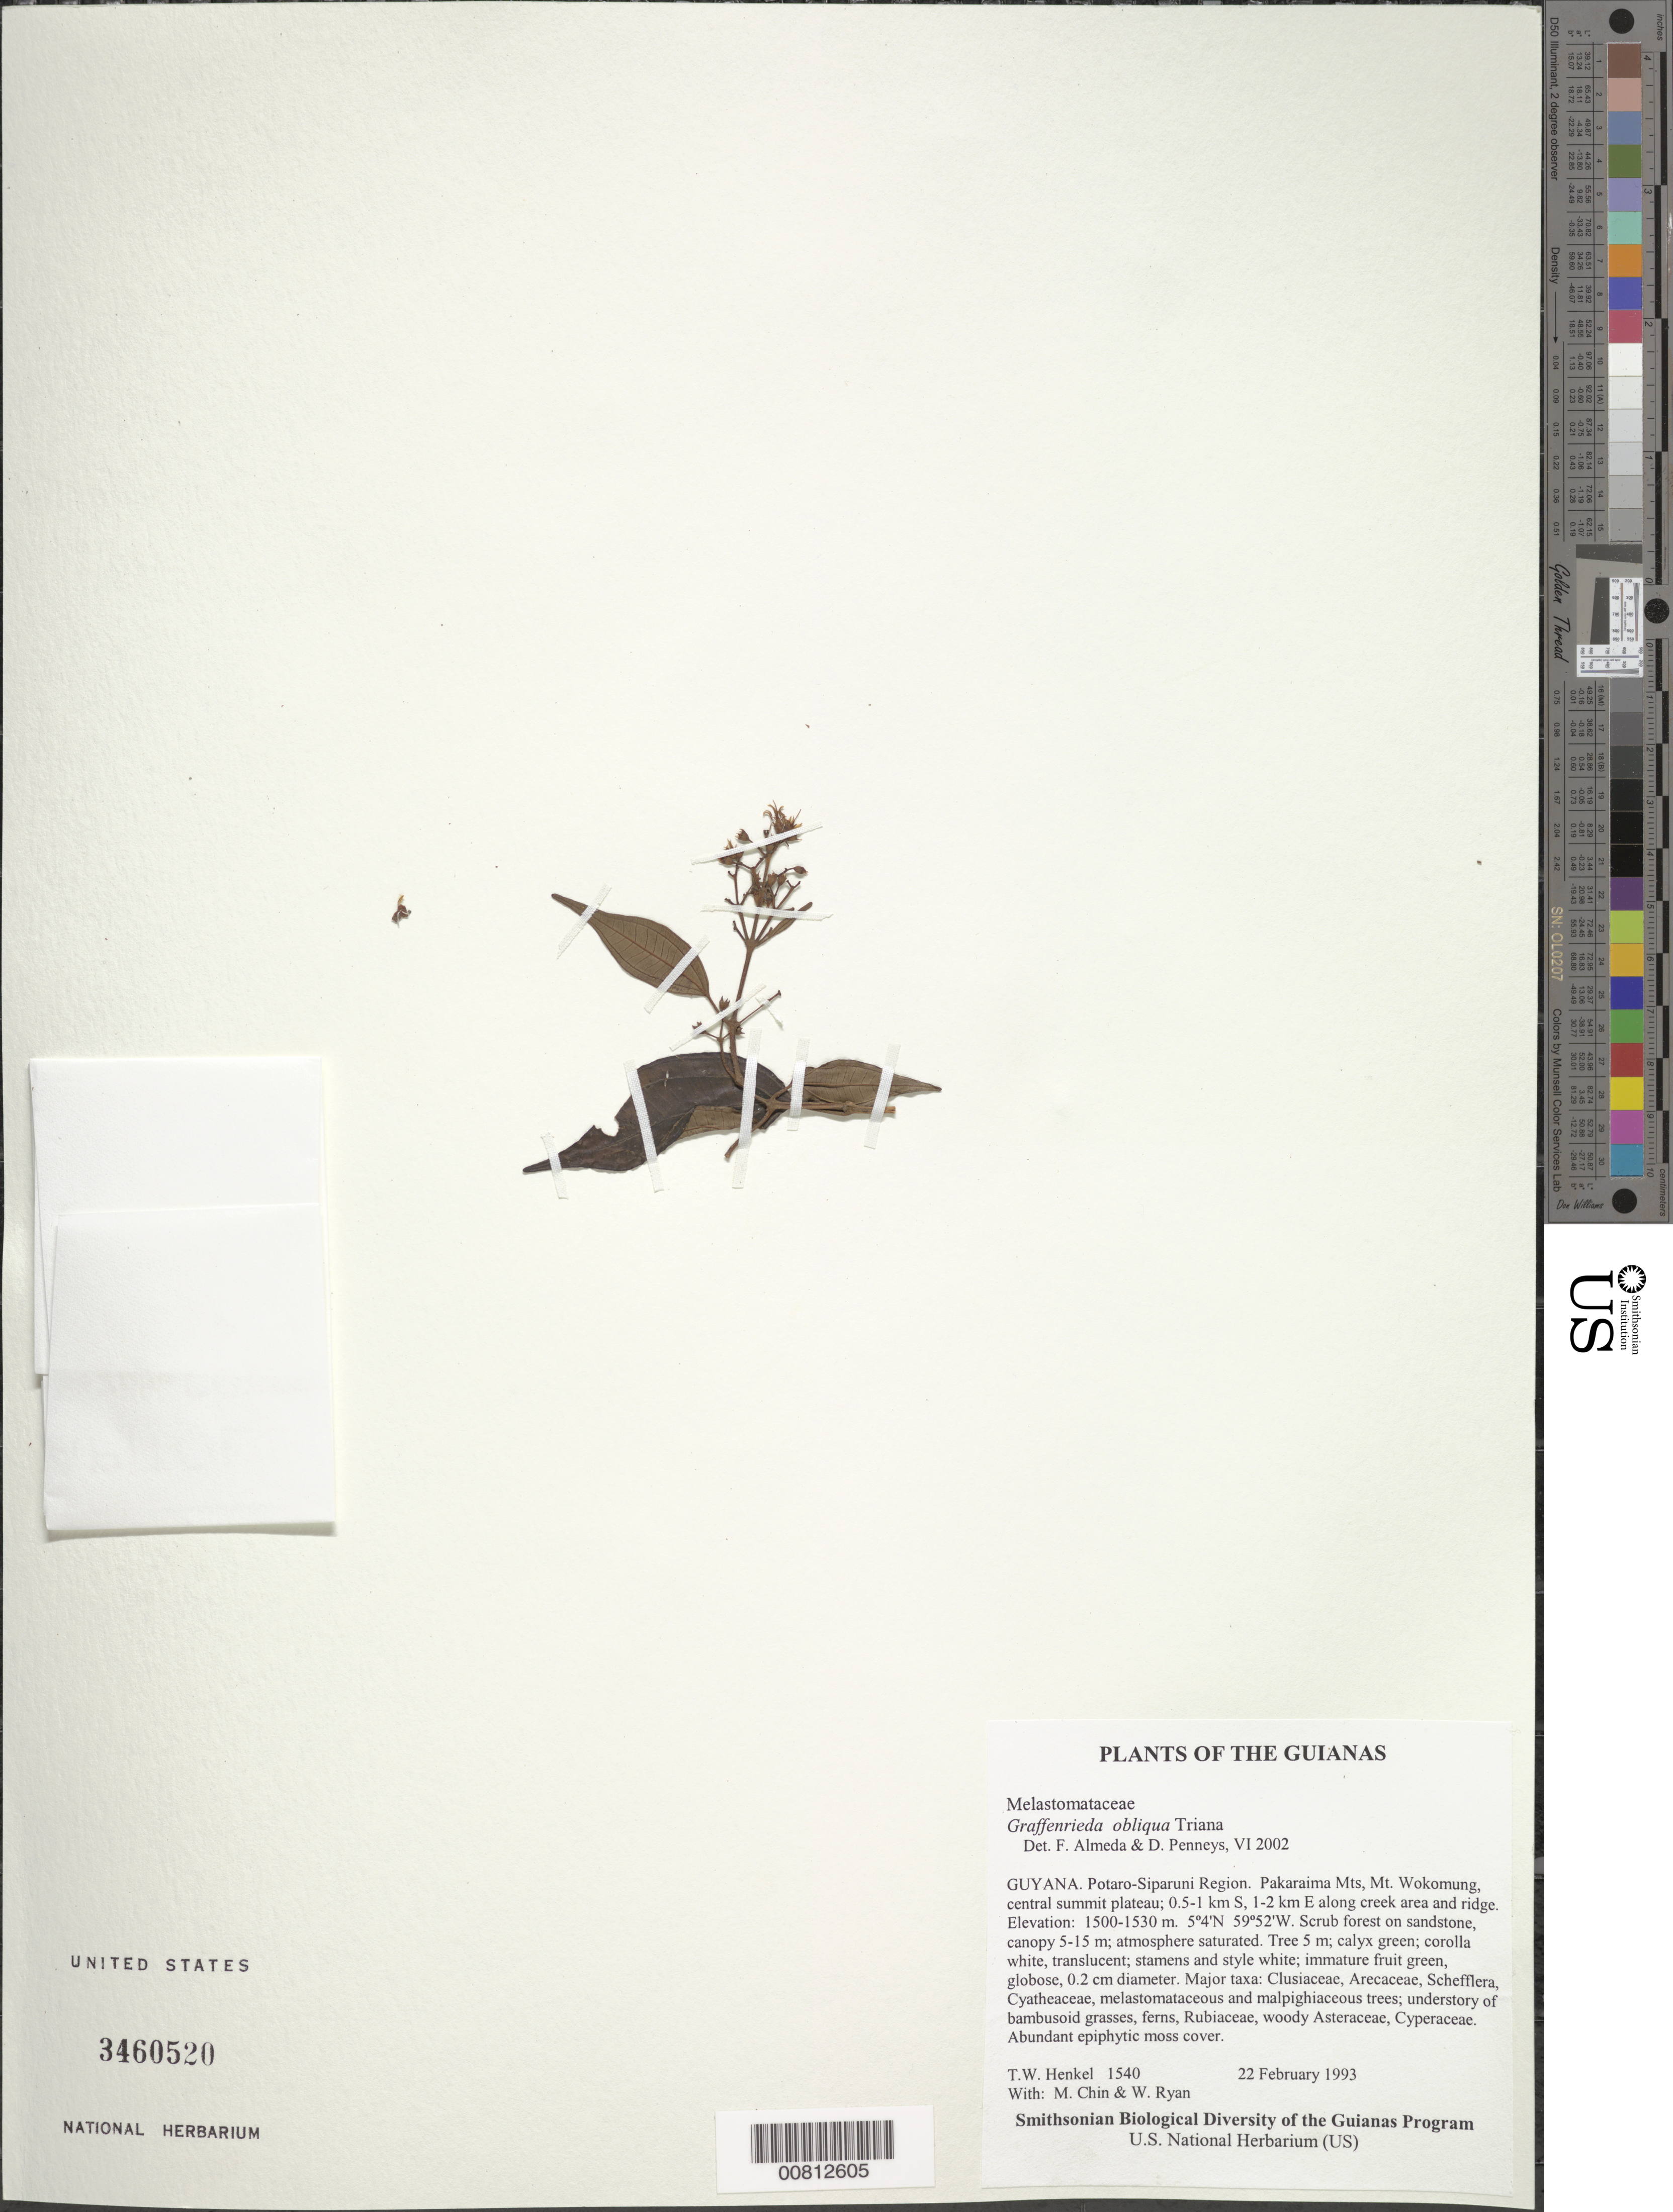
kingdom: Plantae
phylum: Tracheophyta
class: Magnoliopsida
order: Myrtales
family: Melastomataceae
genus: Graffenrieda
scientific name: Graffenrieda obliqua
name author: Triana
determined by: Almeda, F.; Penneys, D. S.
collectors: T. Henkel, M. Chin & W. Ryan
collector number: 1540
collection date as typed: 22 February 1993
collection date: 1993-02-22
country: Guyana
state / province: Potaro-Siparuni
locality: Pakaraima Mts, Mt. Wokomung, central summit plateau; 0.5-1 km S, 1-2 km E along creek area and ridge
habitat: Scrub forest on sandstone, canopy 5-15 m; atmosphere saturated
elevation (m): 1500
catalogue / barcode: US 3460520